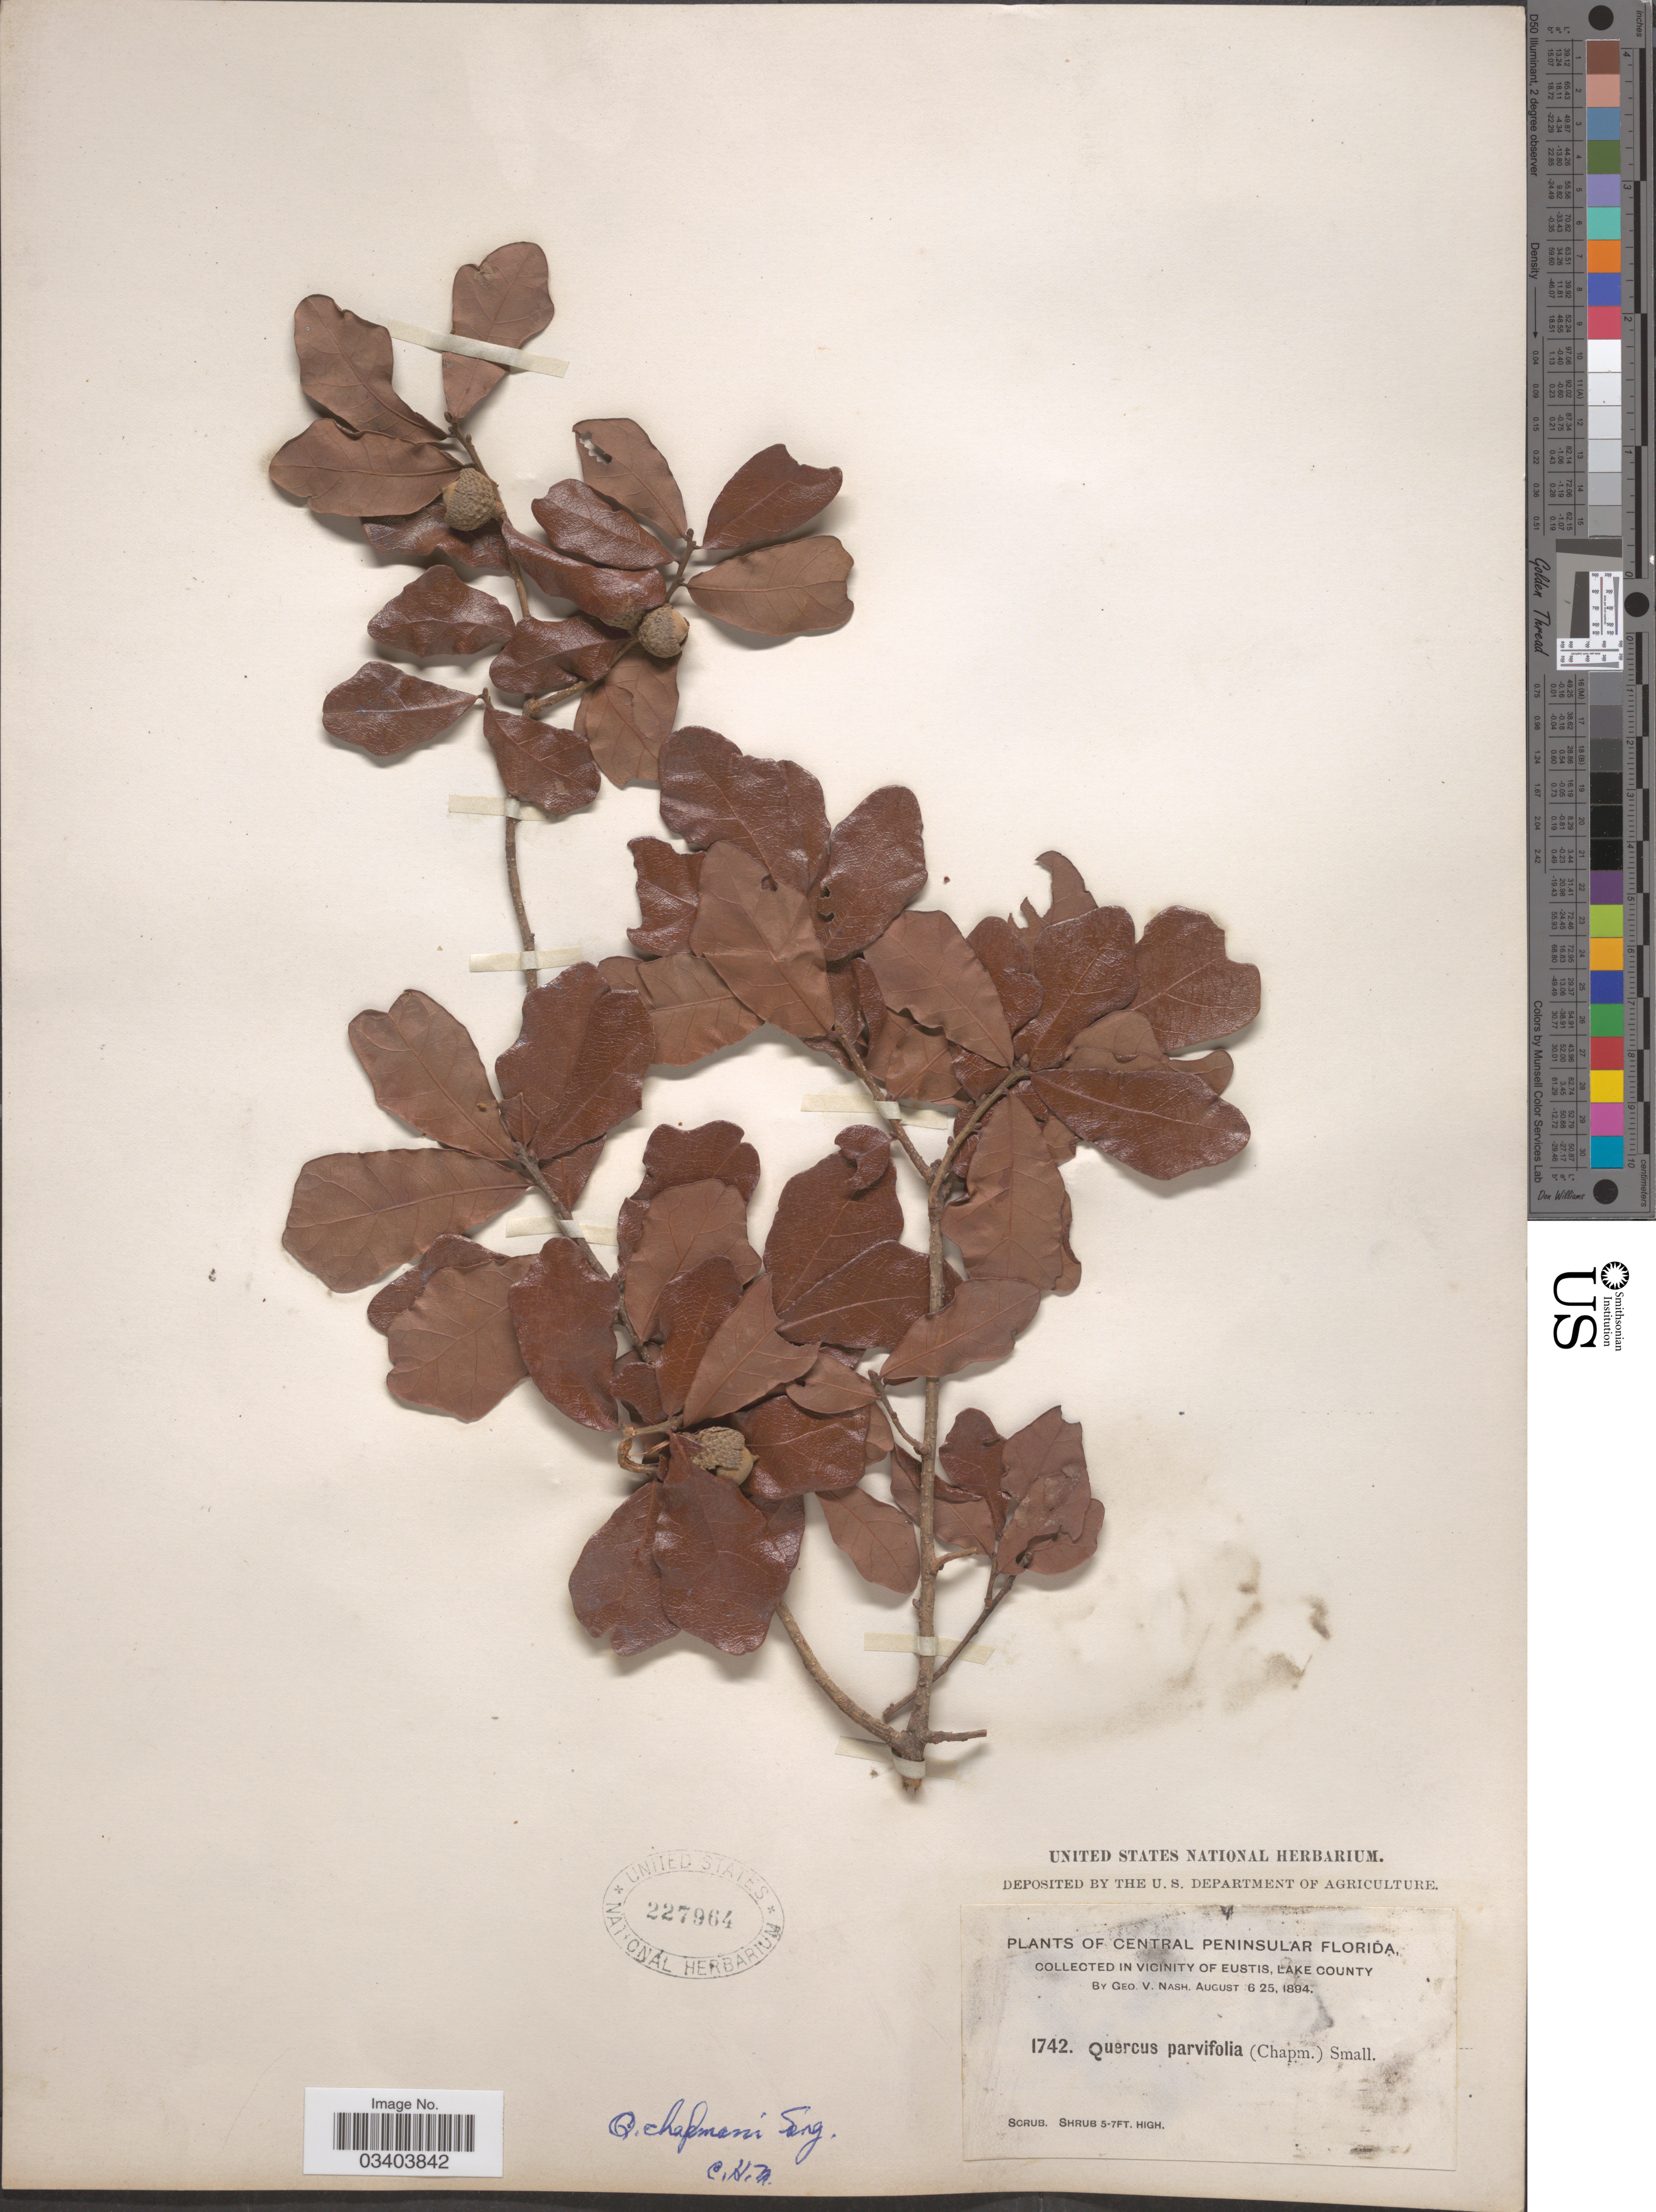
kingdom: Plantae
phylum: Tracheophyta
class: Magnoliopsida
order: Fagales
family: Fagaceae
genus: Quercus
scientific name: Quercus chapmanii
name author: Sarg.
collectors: G. V. Nash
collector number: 1742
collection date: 1894-08-06/1894-08-25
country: United States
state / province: Florida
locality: Central Peninsular Florida. Vicinity of Eustis, Lake County.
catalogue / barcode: US 227964